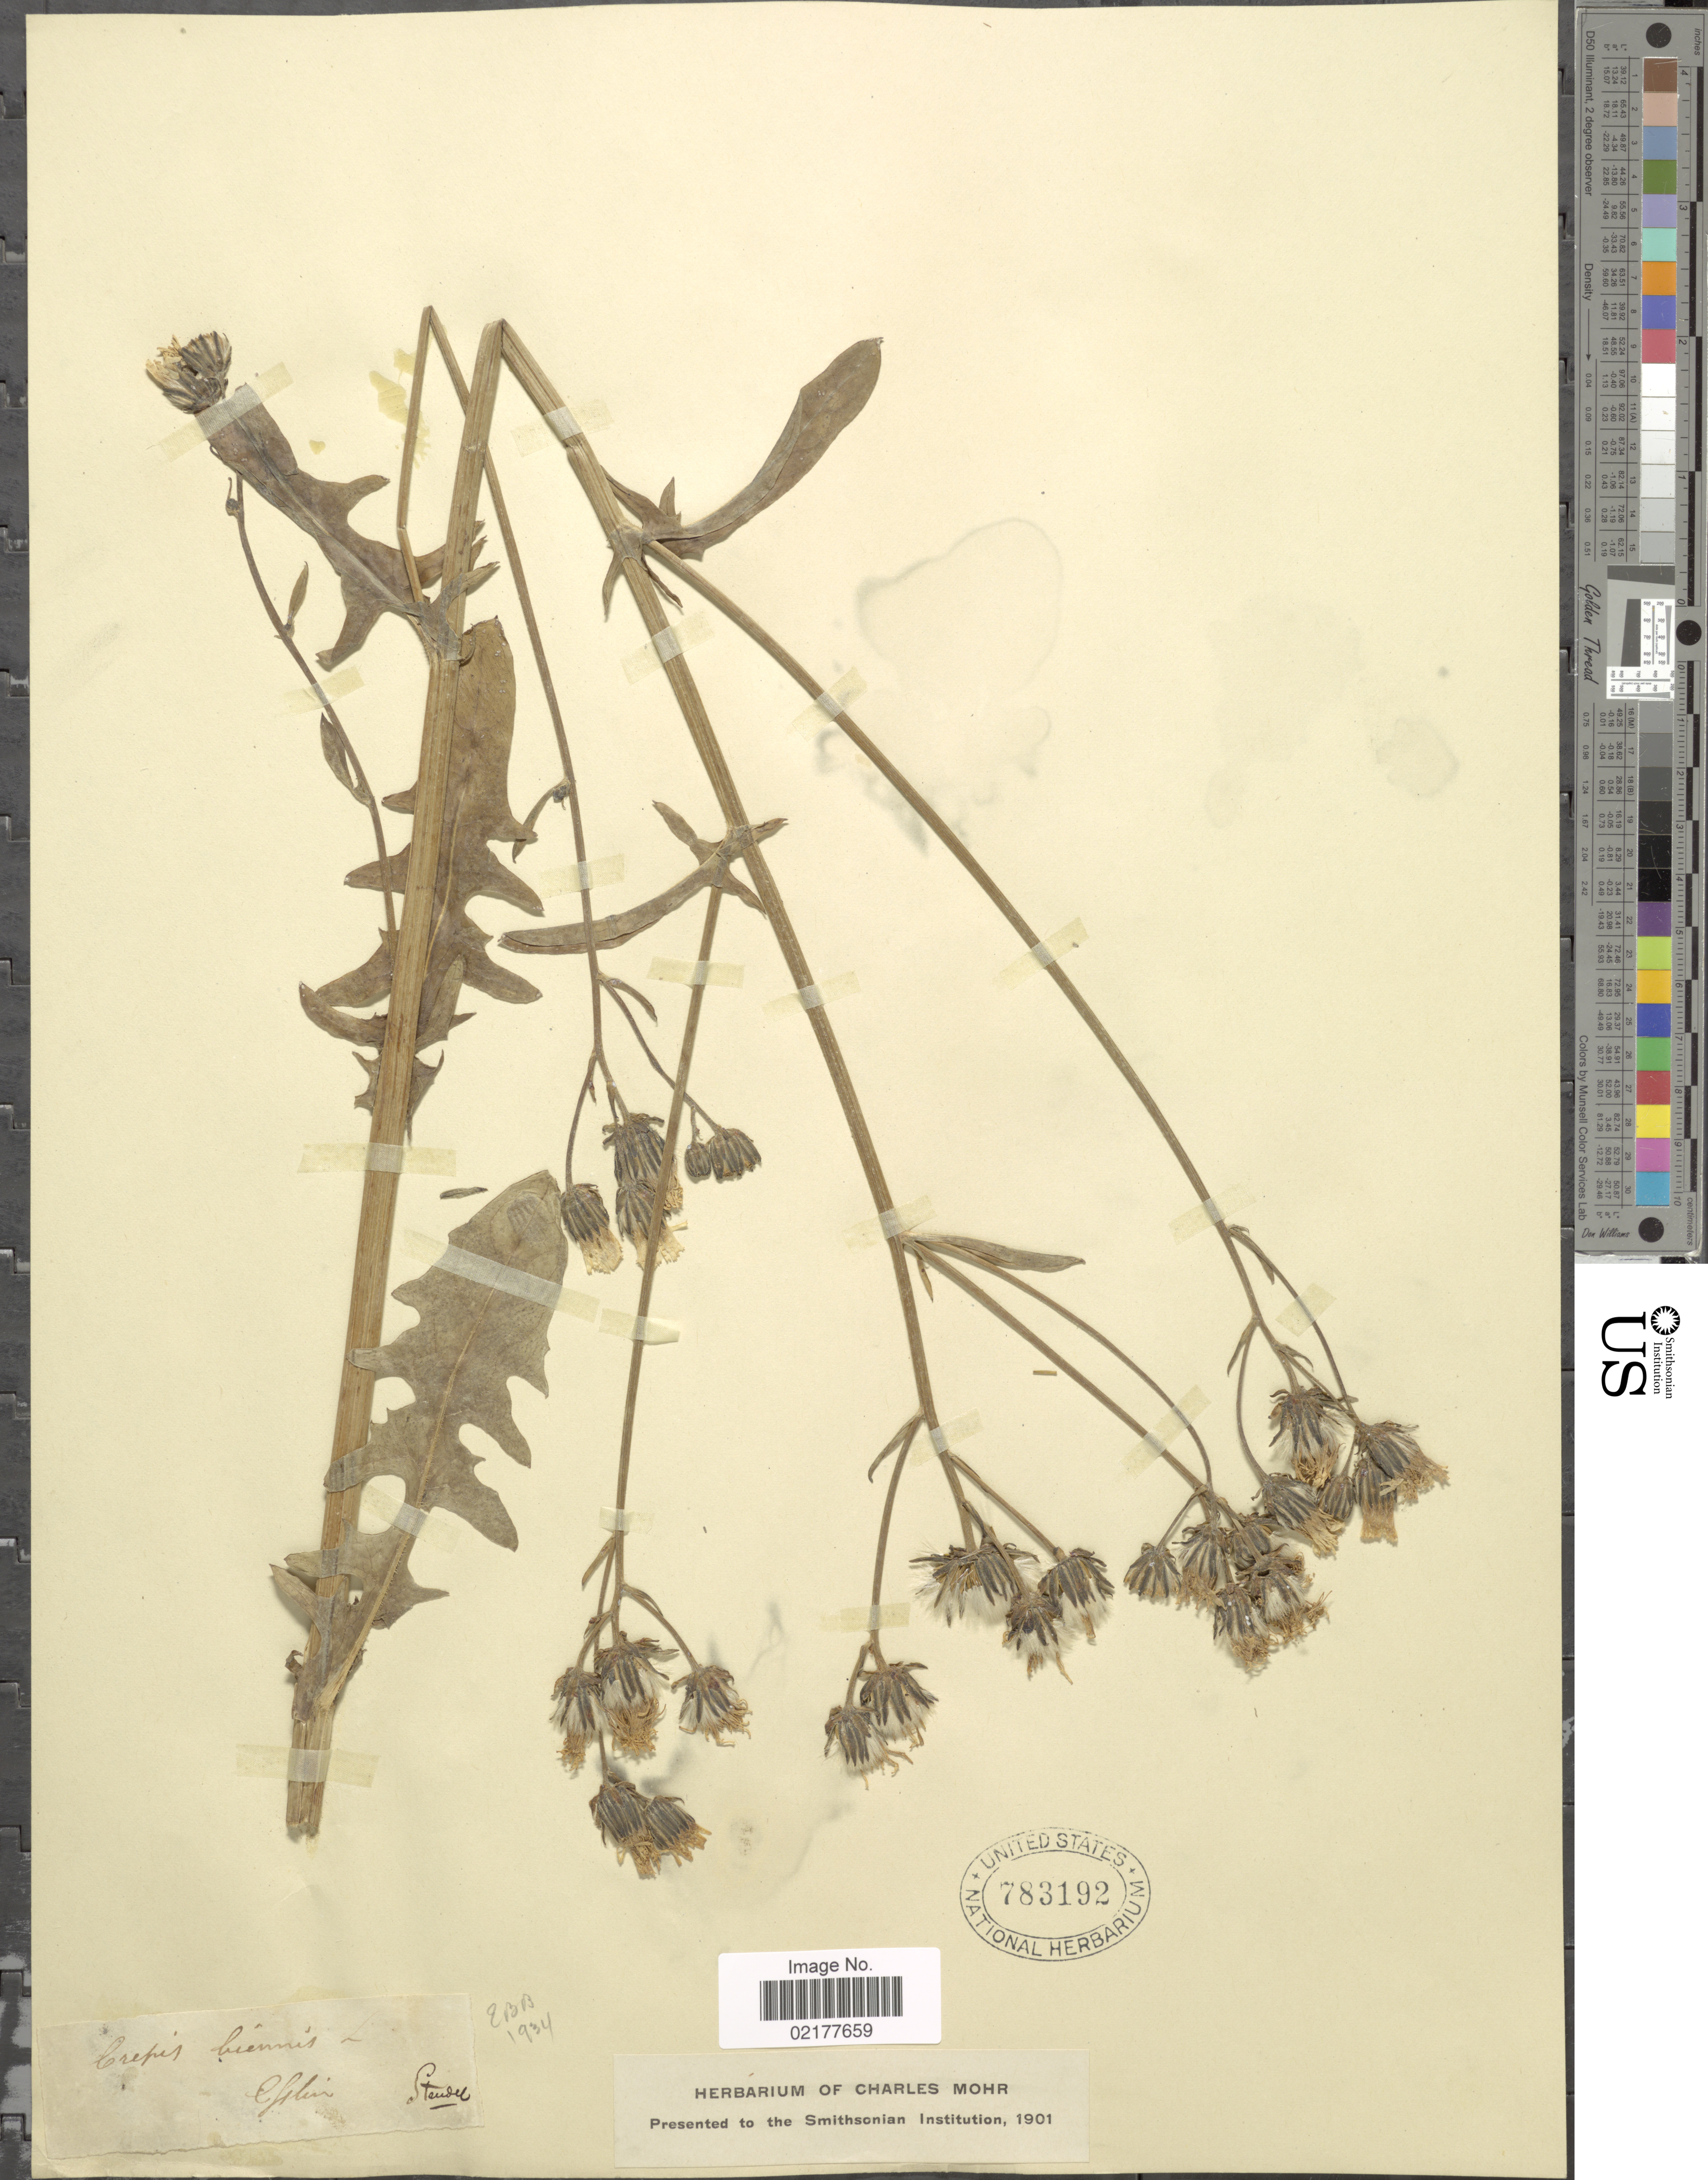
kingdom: Plantae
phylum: Tracheophyta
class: Magnoliopsida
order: Asterales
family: Asteraceae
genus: Crepis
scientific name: Crepis biennis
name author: L.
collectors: E. G. von Steudel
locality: Cfelin [interpreted]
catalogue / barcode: US 783192